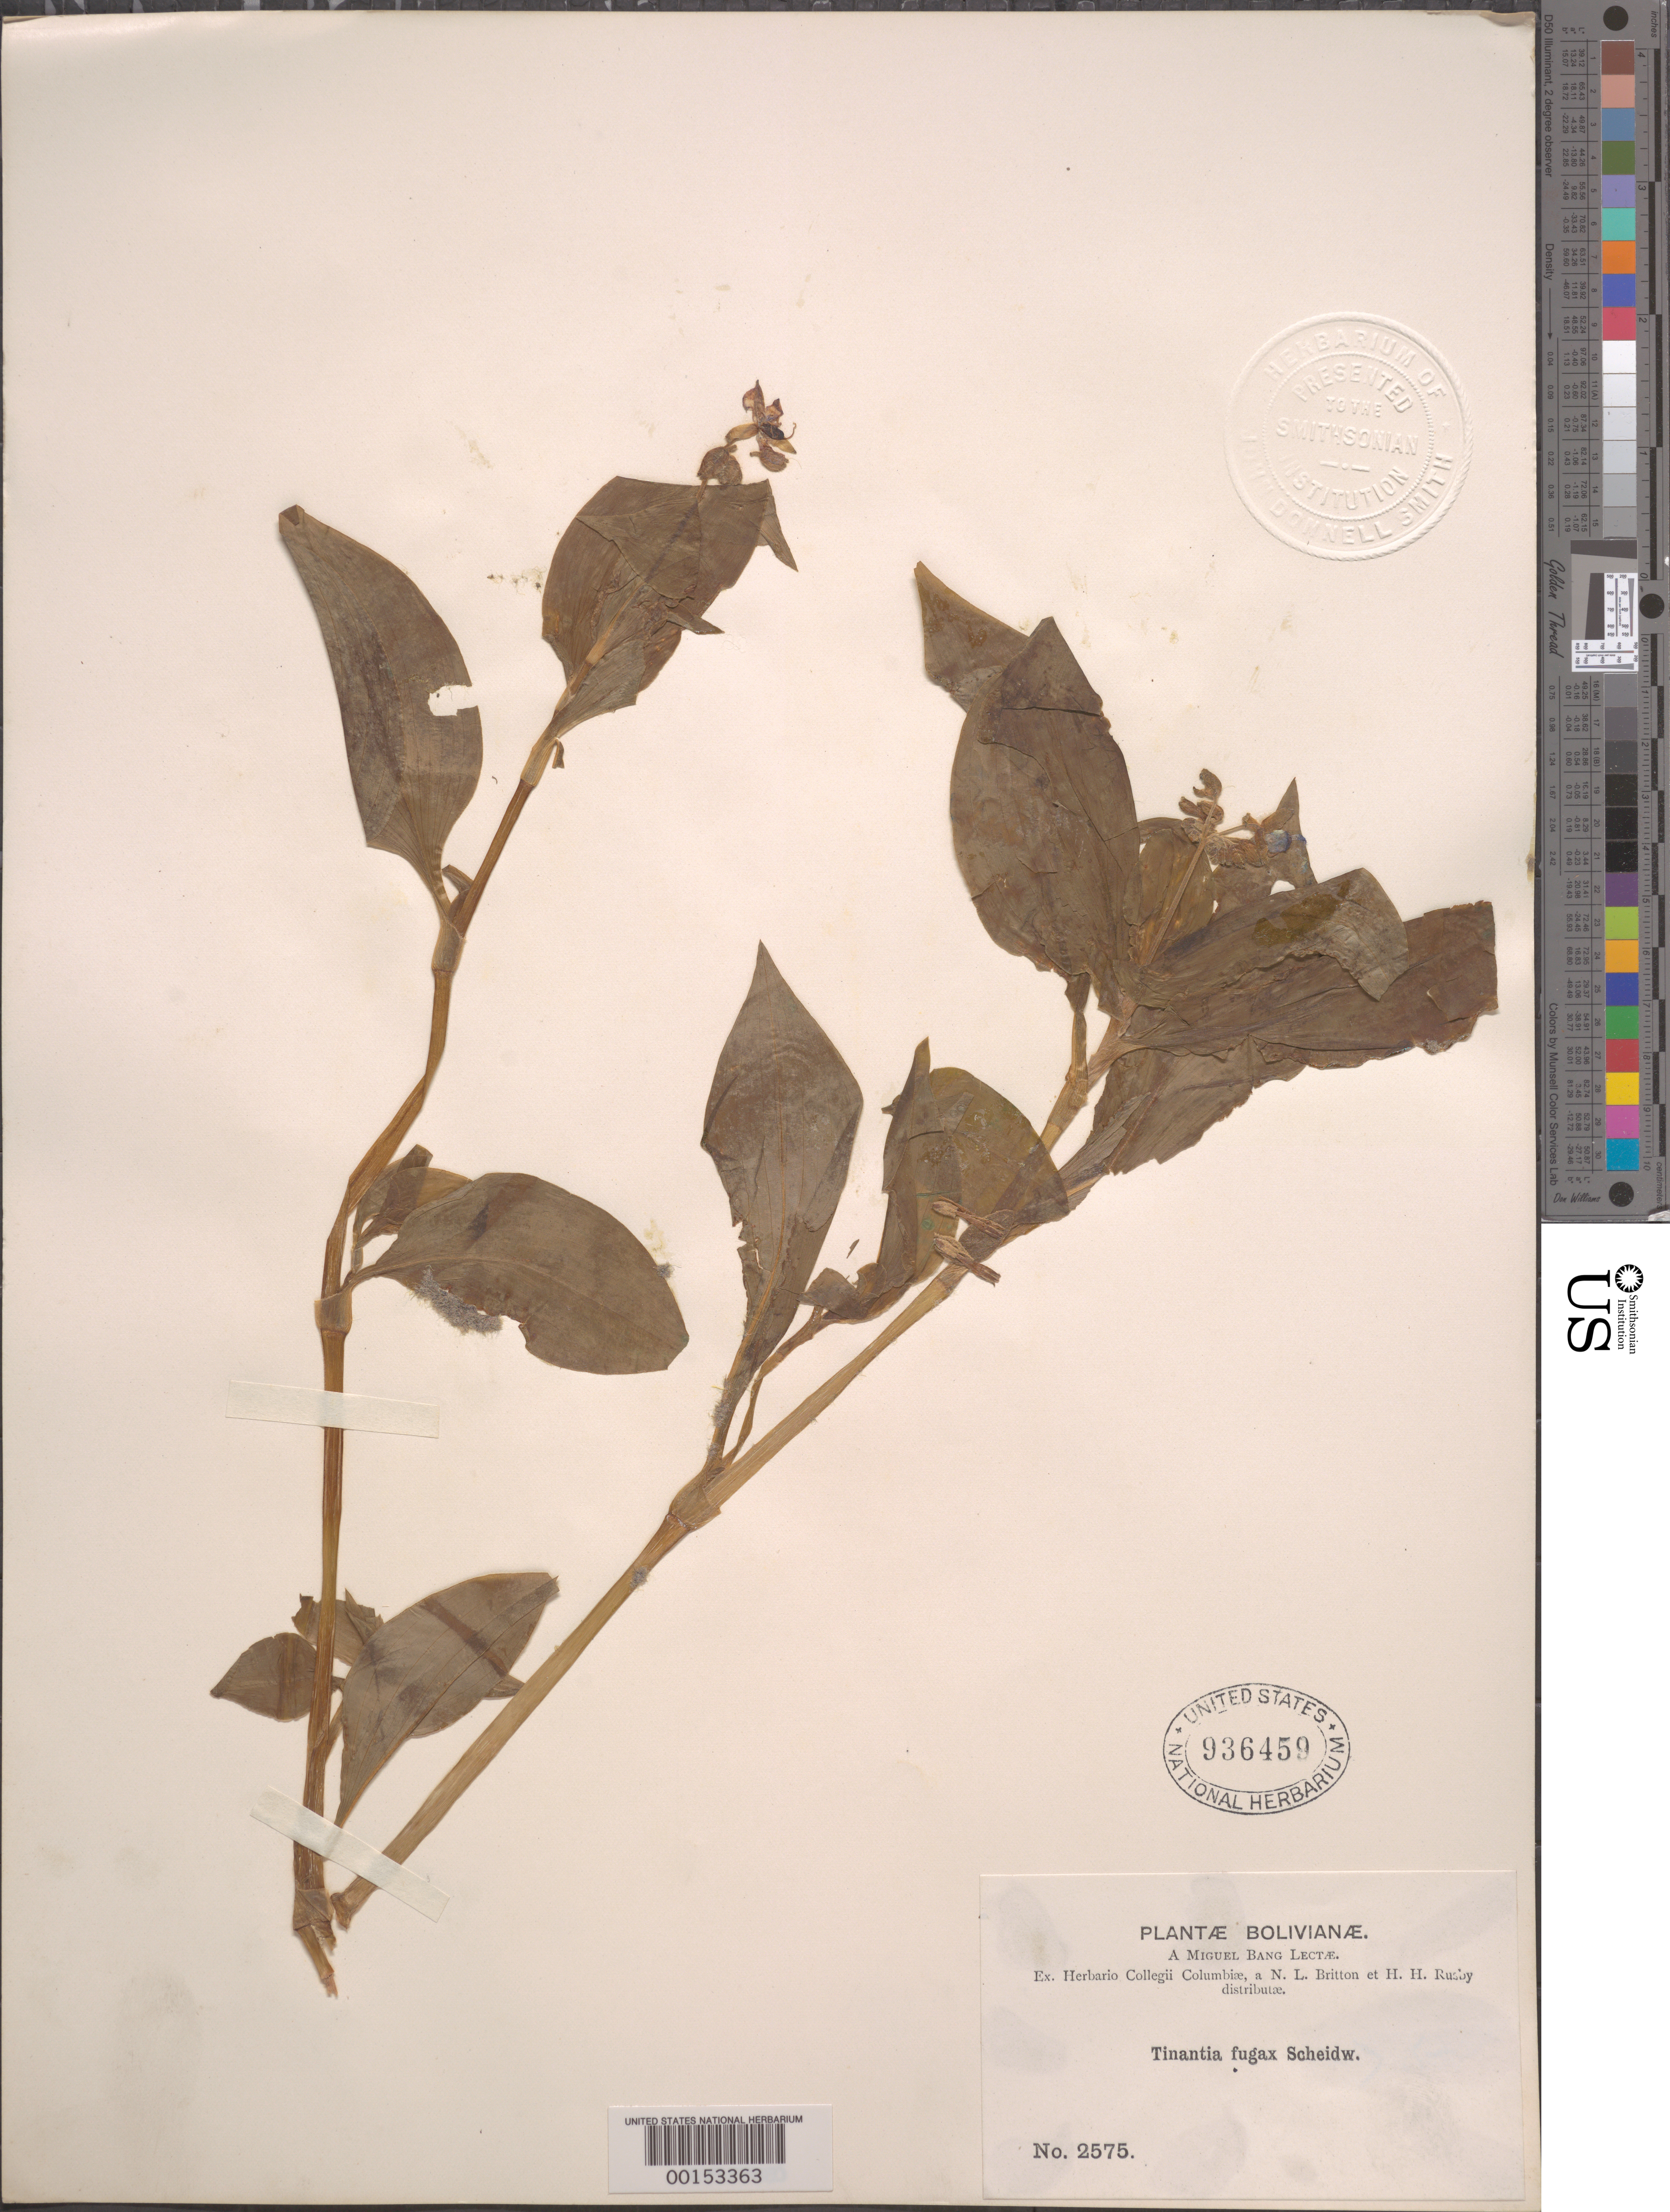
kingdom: Plantae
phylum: Tracheophyta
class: Liliopsida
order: Commelinales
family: Commelinaceae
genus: Tinantia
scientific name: Tinantia erecta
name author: (Jacq.) Fenzl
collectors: M. Bang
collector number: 2575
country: Bolivia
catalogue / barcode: US 936459